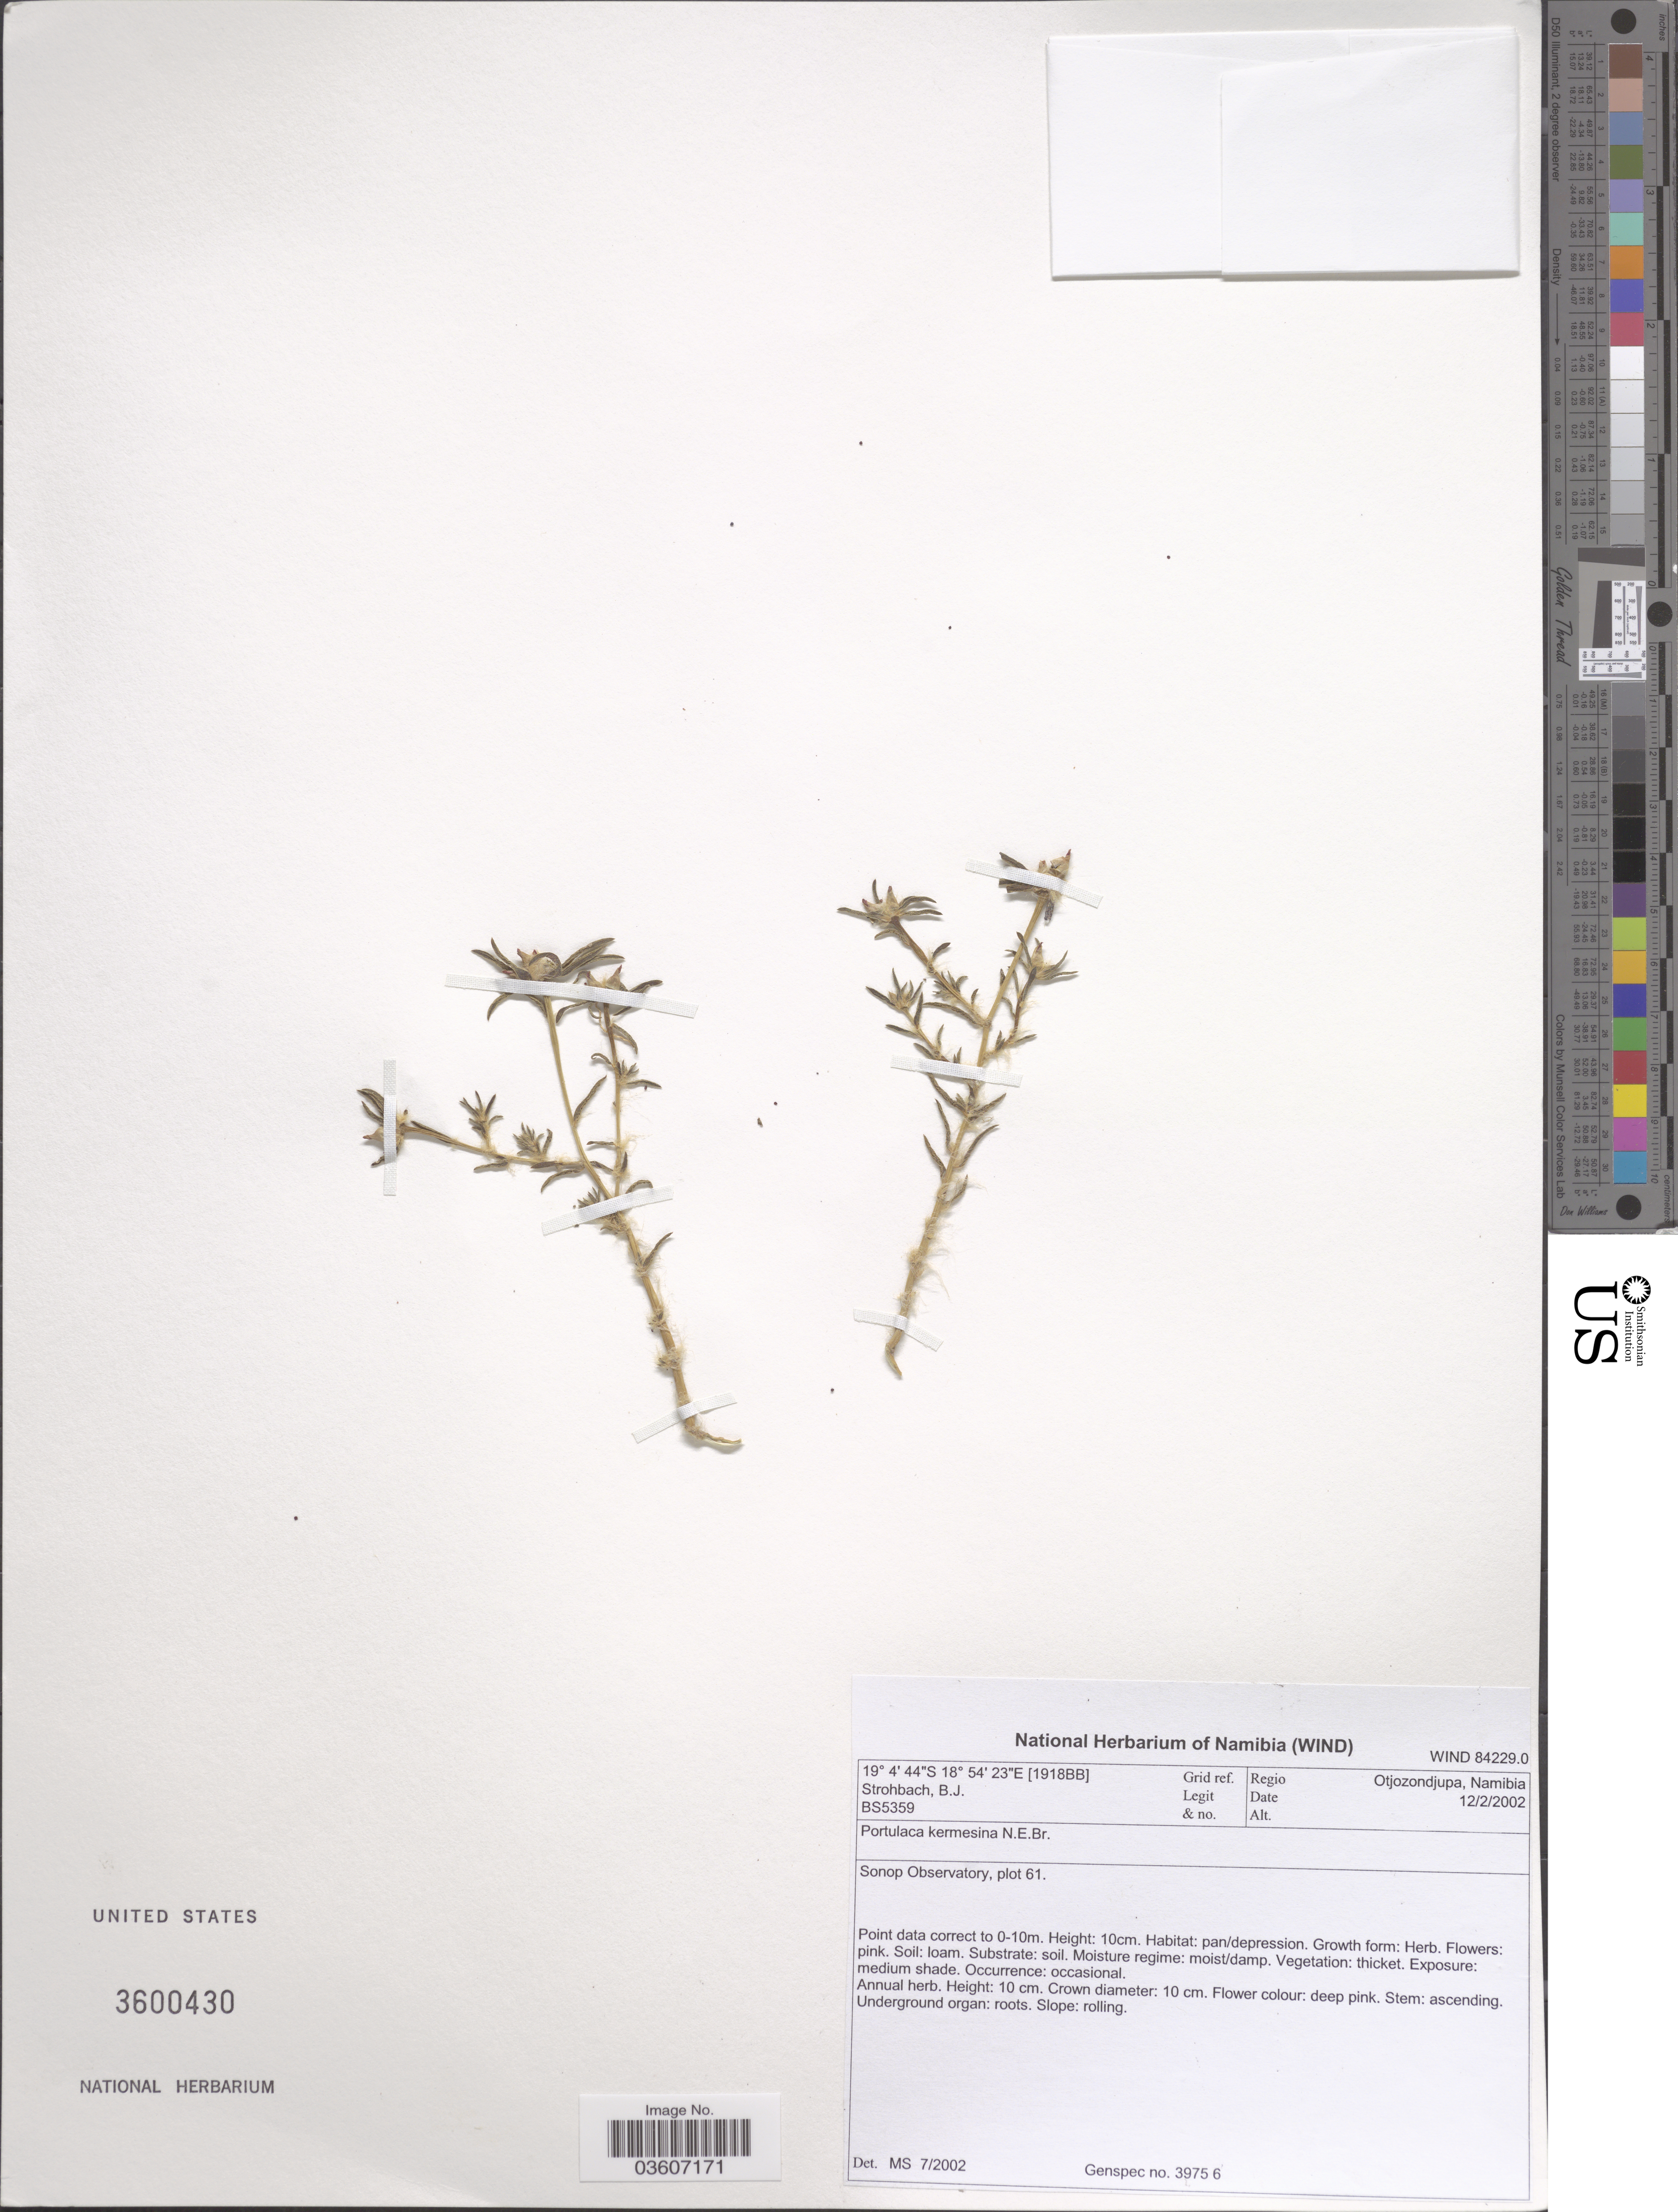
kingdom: Plantae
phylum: Tracheophyta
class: Magnoliopsida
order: Caryophyllales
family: Portulacaceae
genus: Portulaca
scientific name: Portulaca kermesina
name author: N.E. Br.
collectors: B. Strohbach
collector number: BS5359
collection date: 2002-02-12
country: Namibia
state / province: Otjozondjupa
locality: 1918BB Grid ref. Regio Otjozondjupa. Sonop Observatory, plot 61.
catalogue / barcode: US 3600430